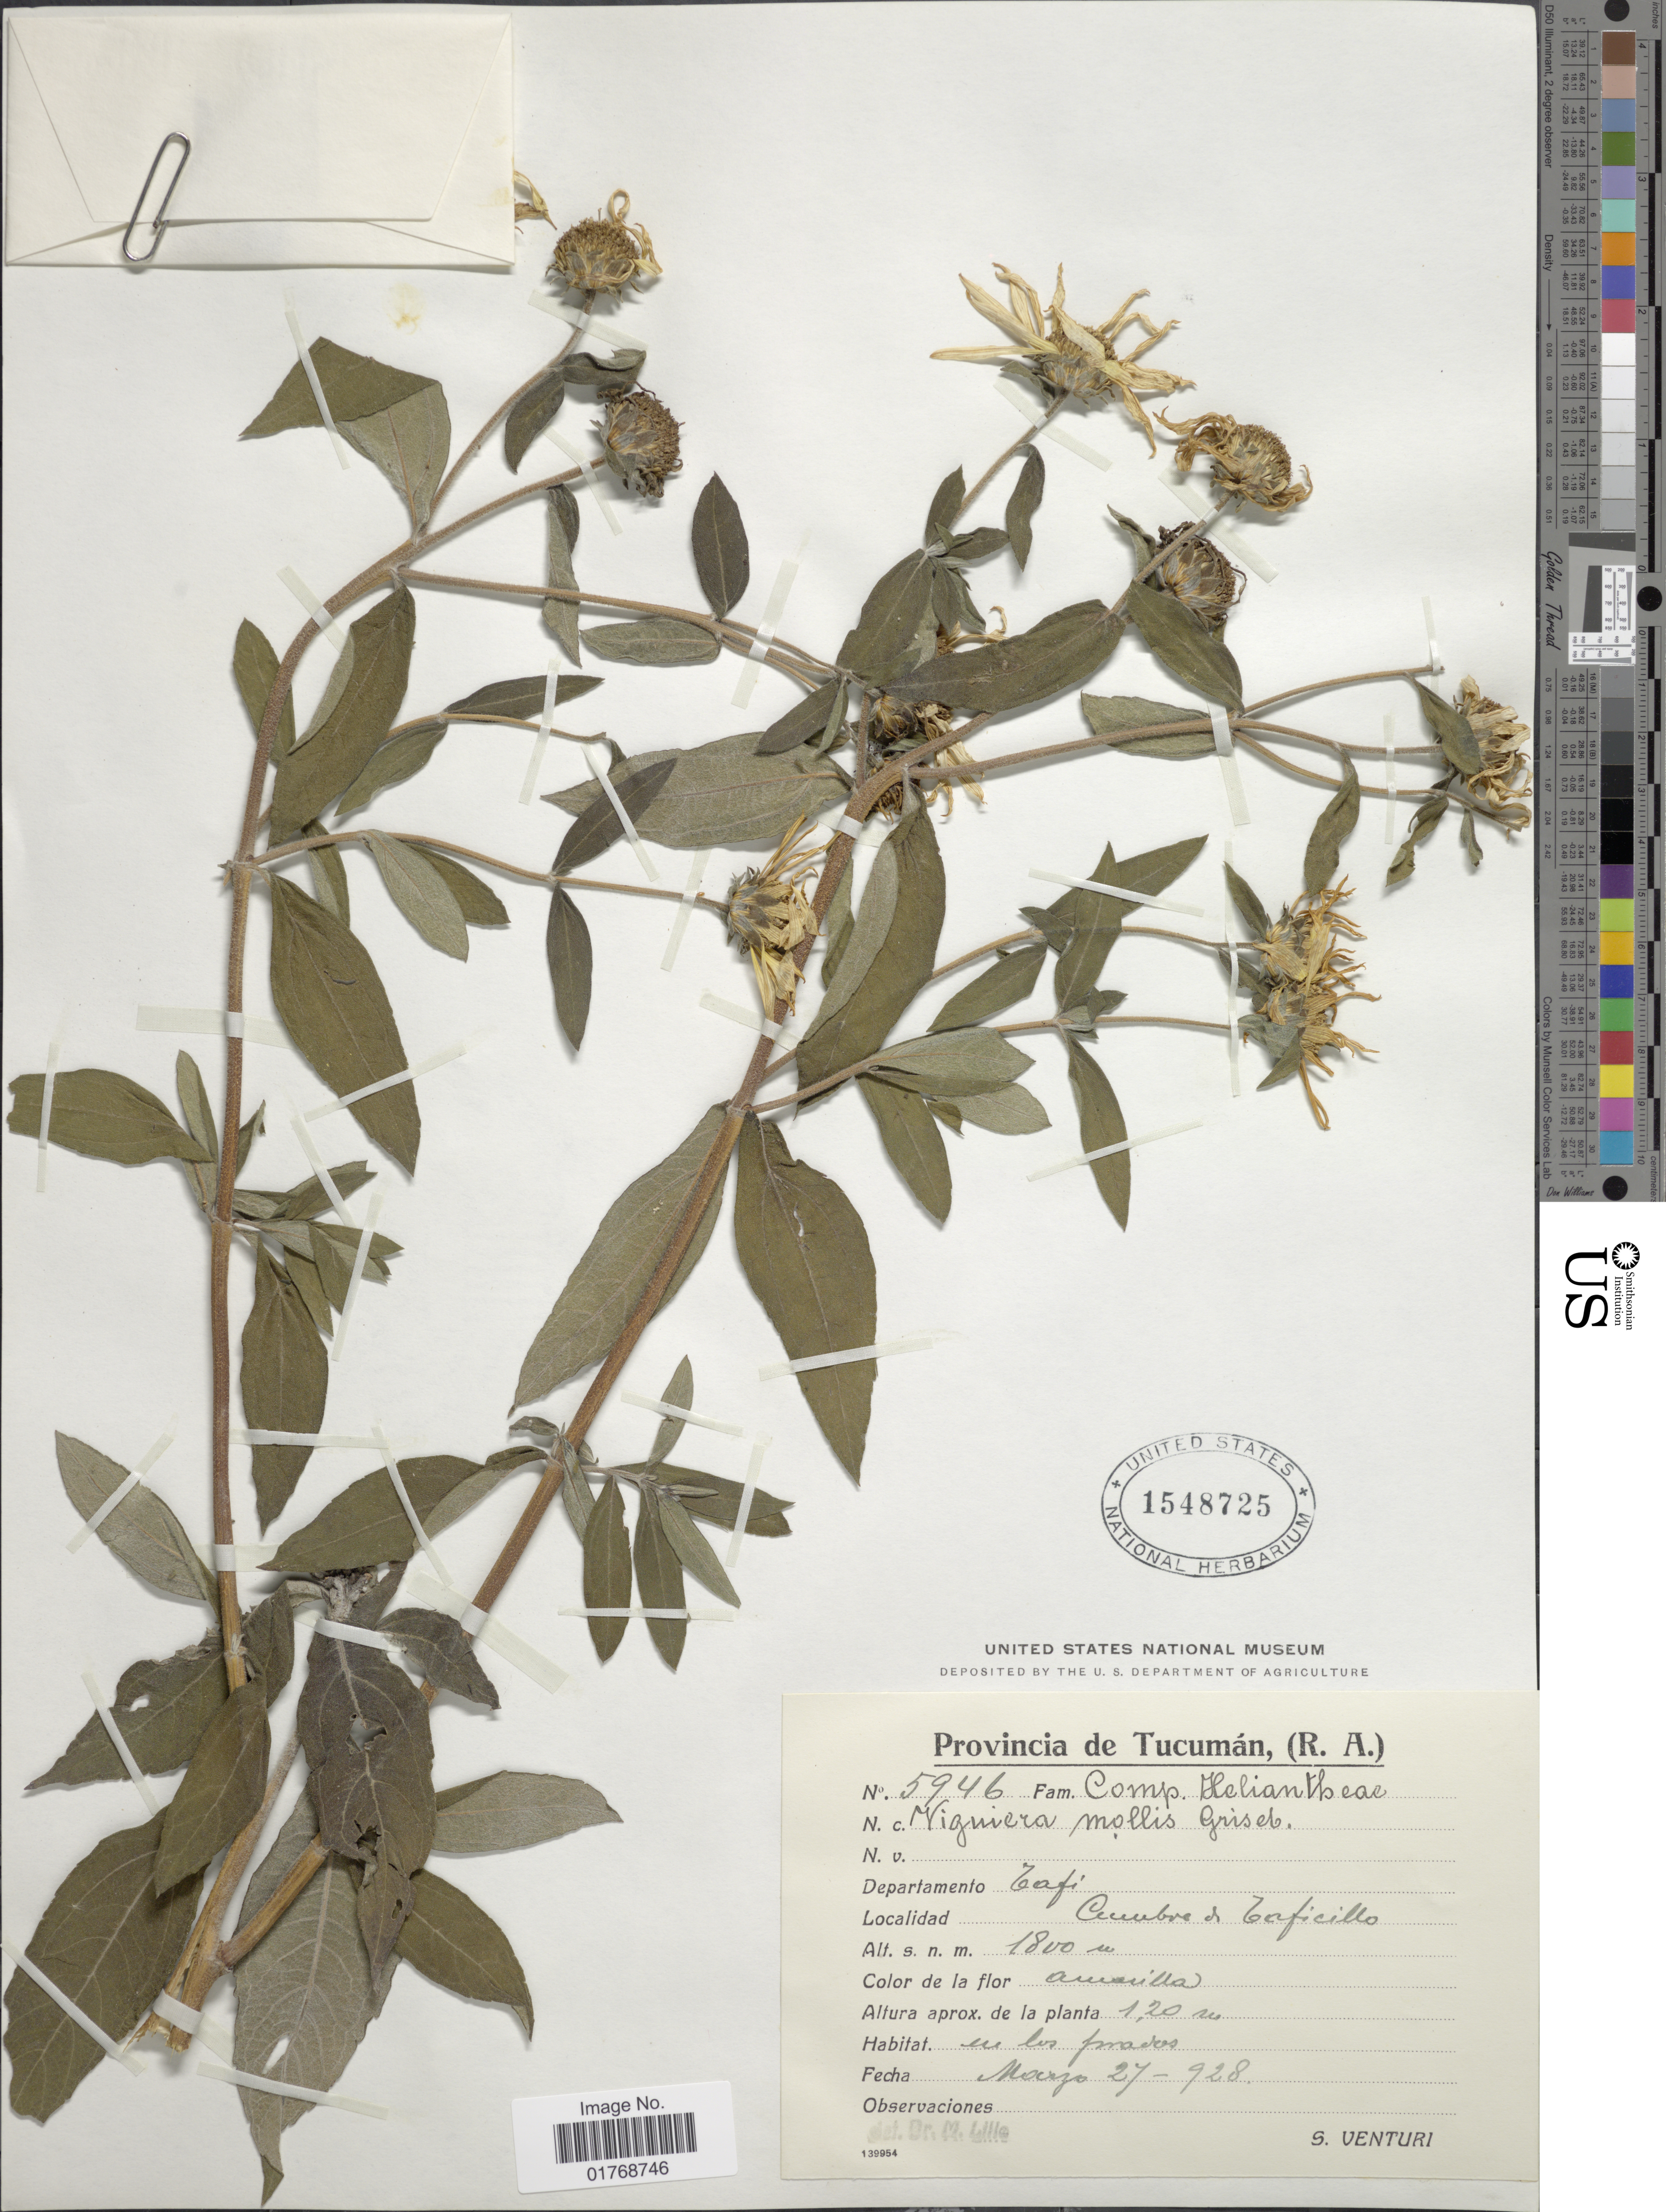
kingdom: Plantae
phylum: Tracheophyta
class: Magnoliopsida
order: Asterales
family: Asteraceae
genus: Viguiera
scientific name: Viguiera mollis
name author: Griseb.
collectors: S. Venturi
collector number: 5946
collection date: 1928-03-27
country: Argentina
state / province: Tucuman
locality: Provincia de Tucumán, (R.A.). Departamento Tafi. Cumbre de Taficillo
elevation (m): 1800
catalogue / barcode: US 1548725